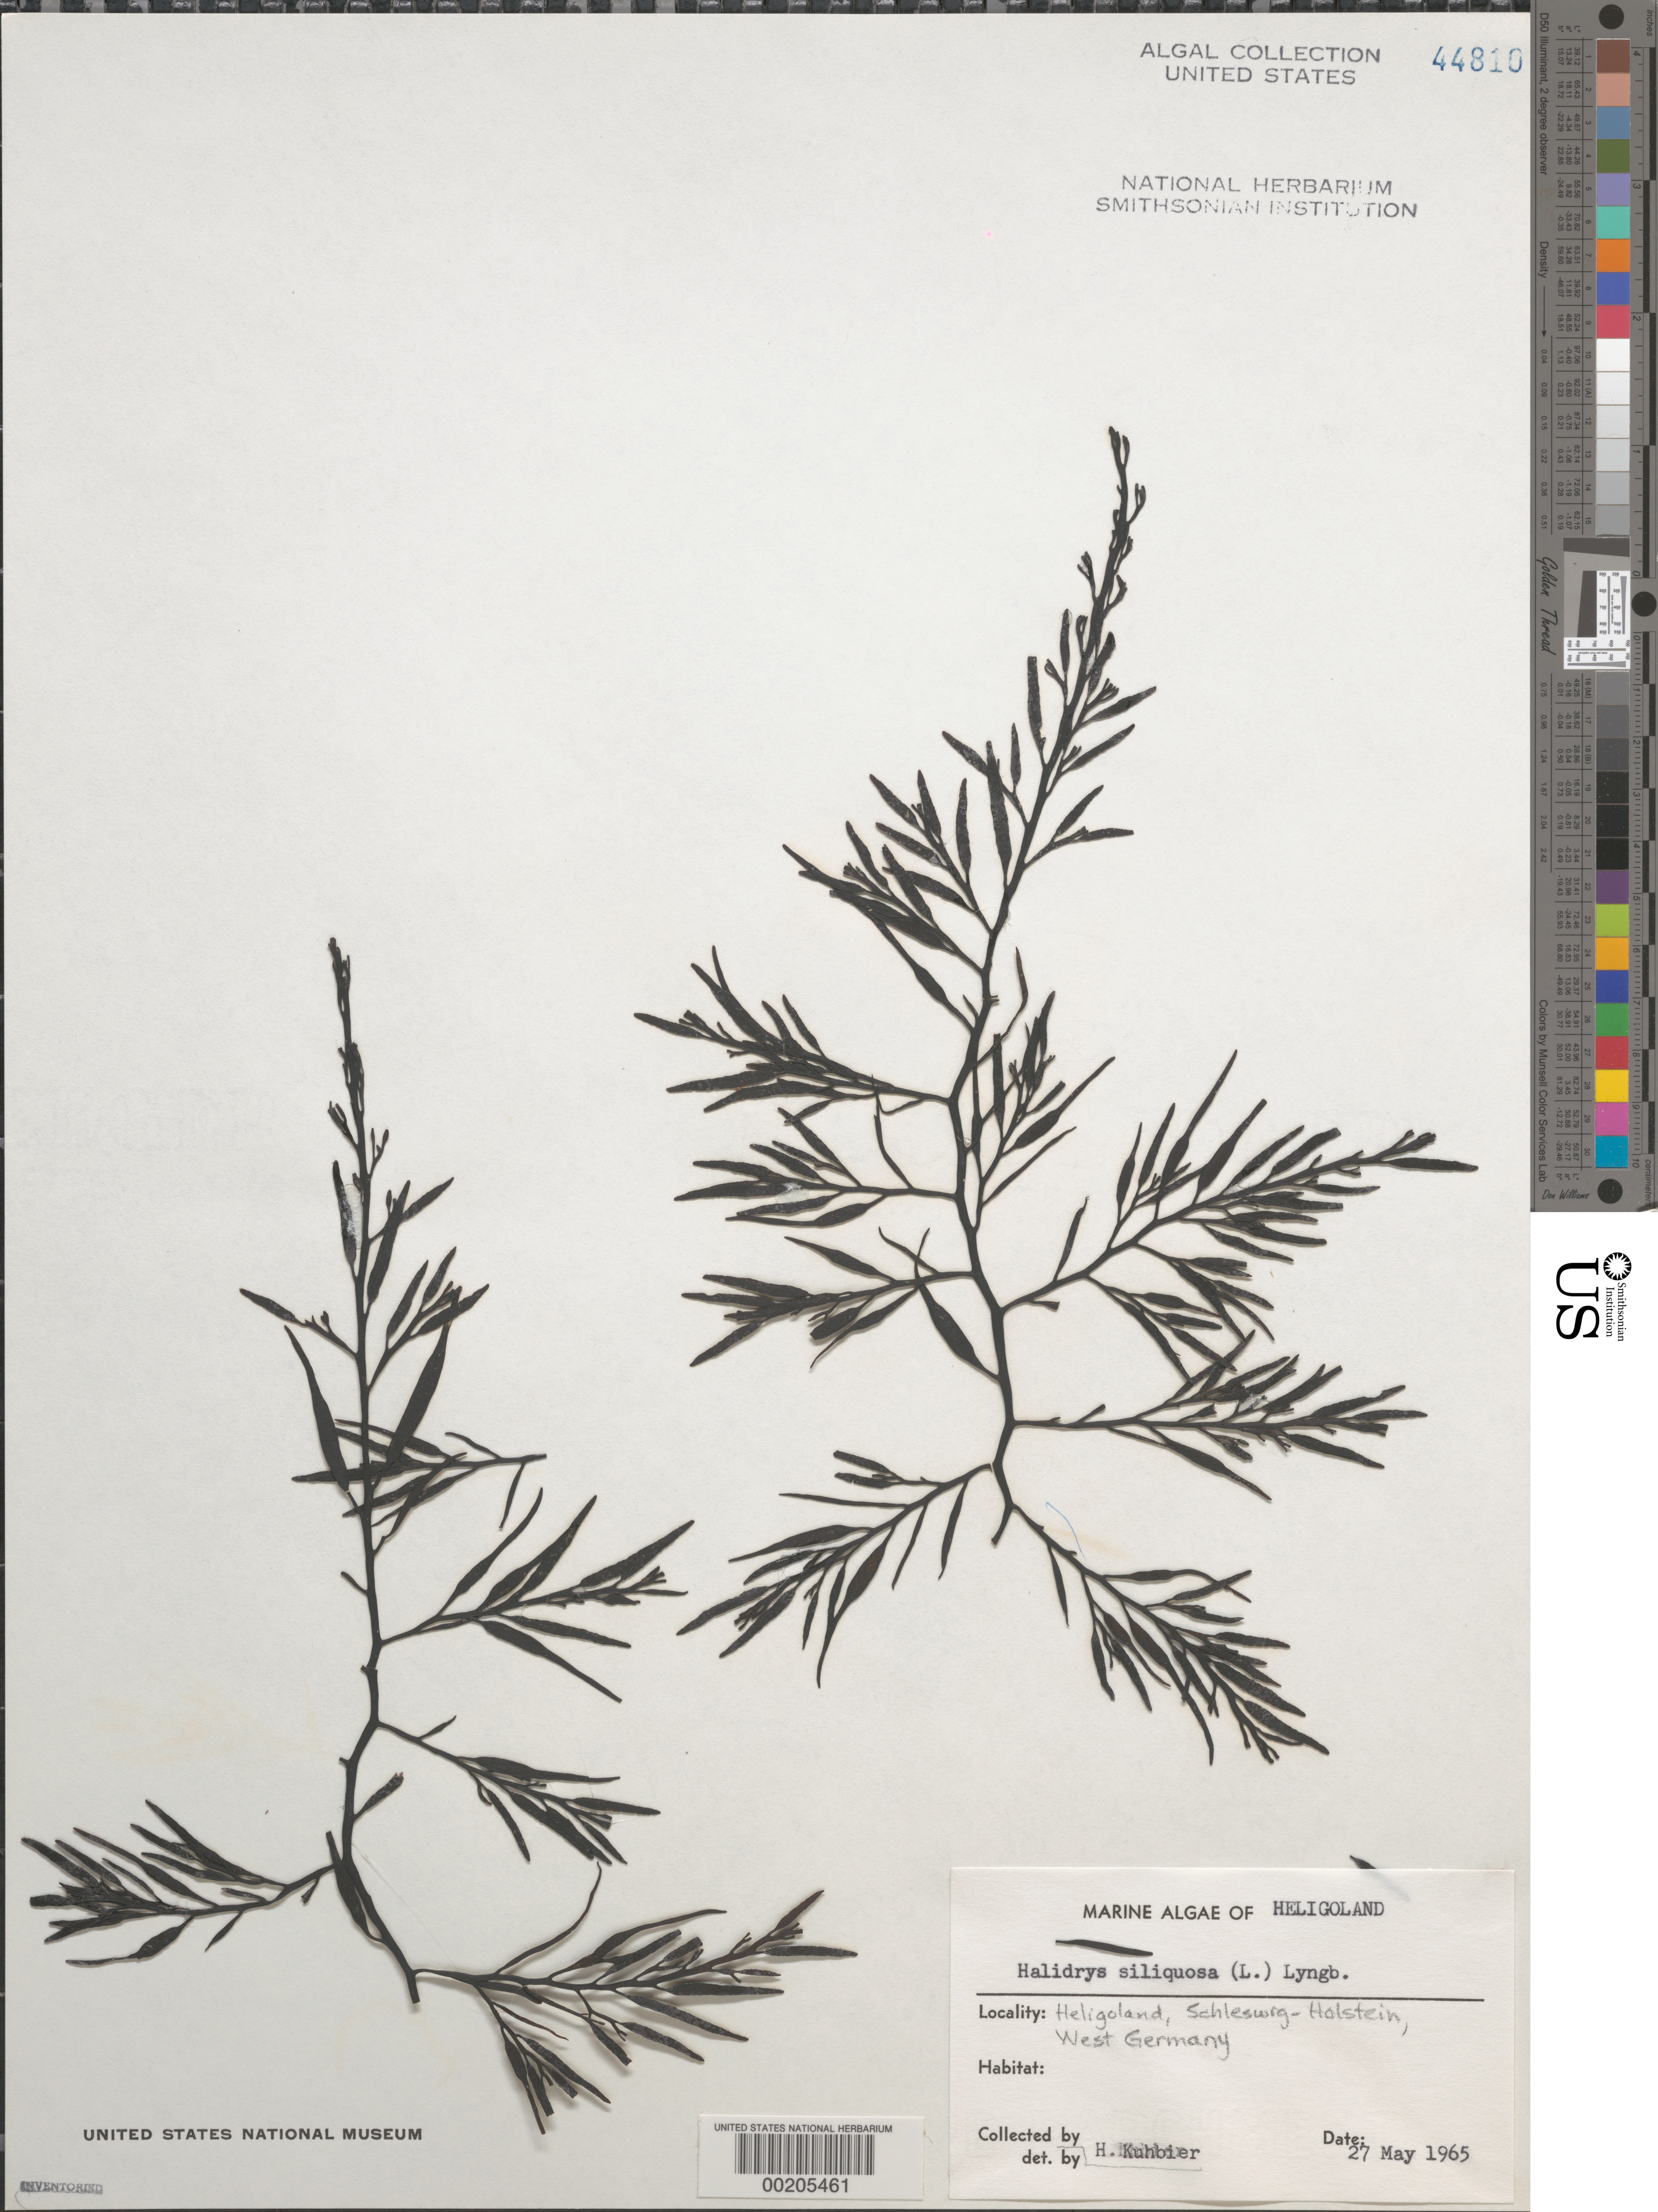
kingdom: Chromista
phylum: Ochrophyta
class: Phaeophyceae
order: Fucales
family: Sargassaceae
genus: Halidrys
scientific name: Halidrys siliquosa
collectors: H. Kuhbier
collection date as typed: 27 May 1965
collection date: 1965-05-27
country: Germany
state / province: Schleswig-Holstein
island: Helgoland (Heligoland)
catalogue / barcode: US 44810